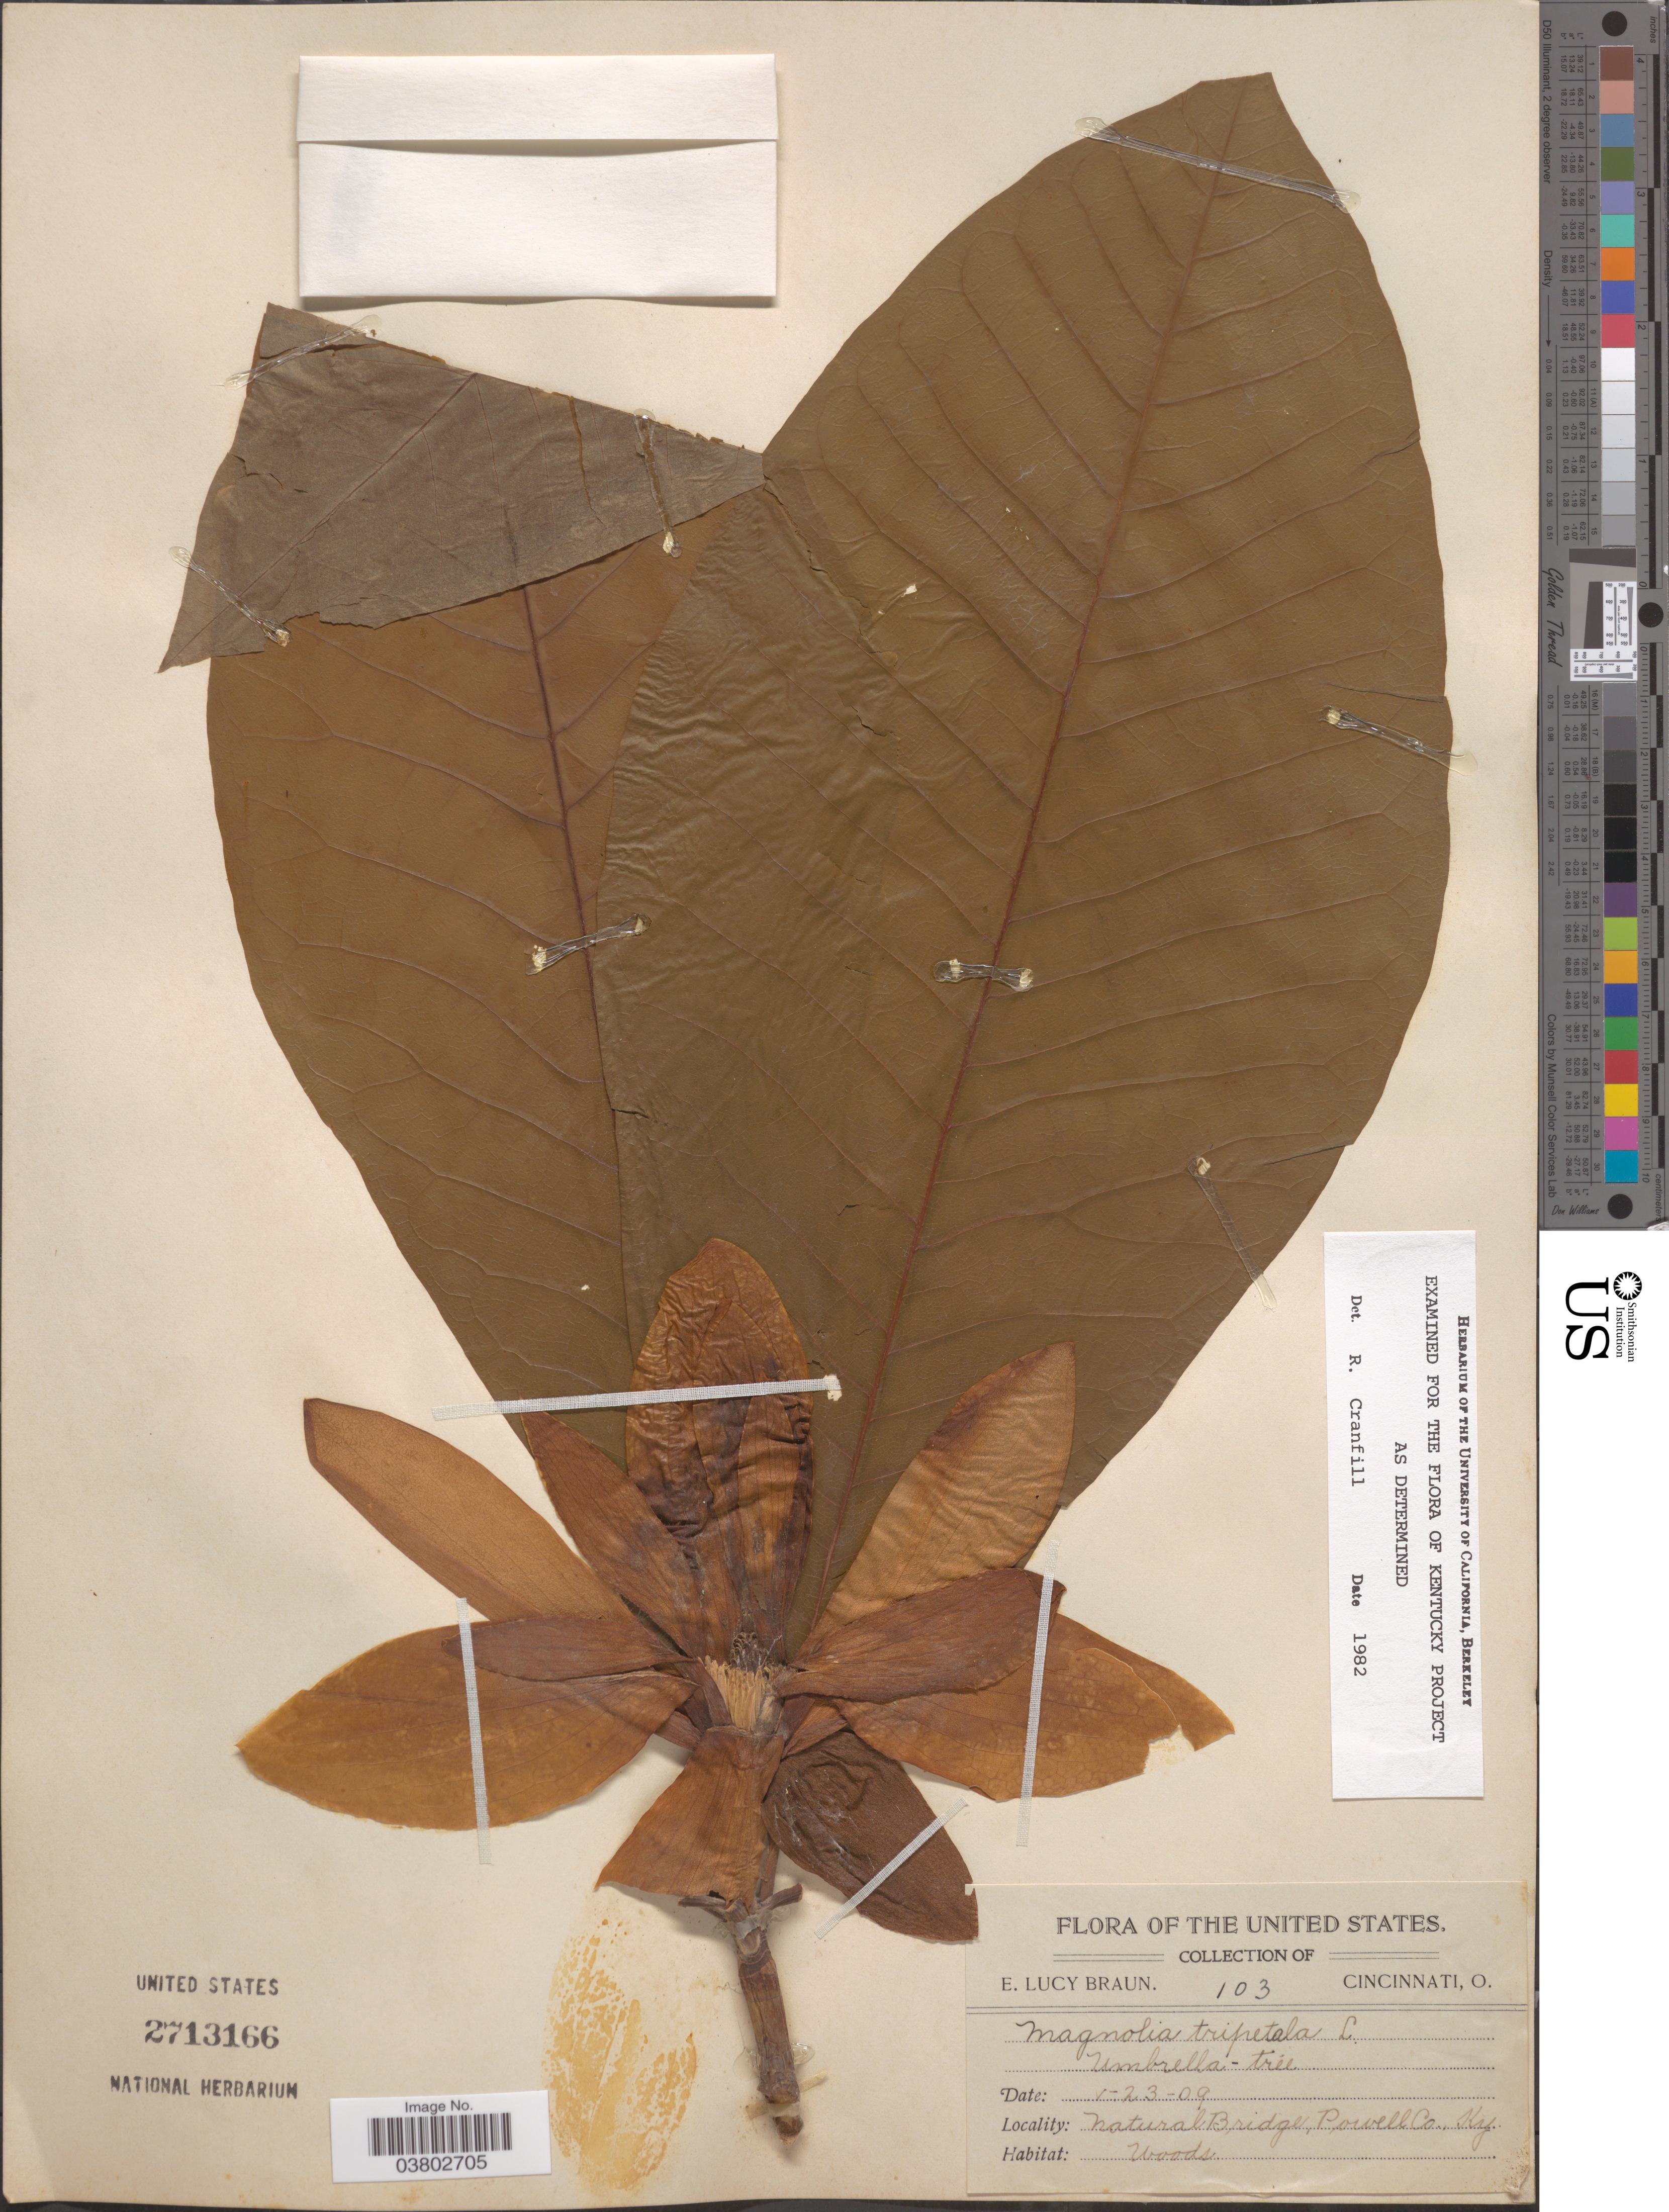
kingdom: Plantae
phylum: Tracheophyta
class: Magnoliopsida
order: Magnoliales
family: Magnoliaceae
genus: Magnolia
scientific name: Magnolia tripetala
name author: L.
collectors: E. L. Braun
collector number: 103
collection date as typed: Transcribed d/m/y: 23/5/9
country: United States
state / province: Kentucky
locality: Natural Bridge, Powell Co.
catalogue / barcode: US 2713166